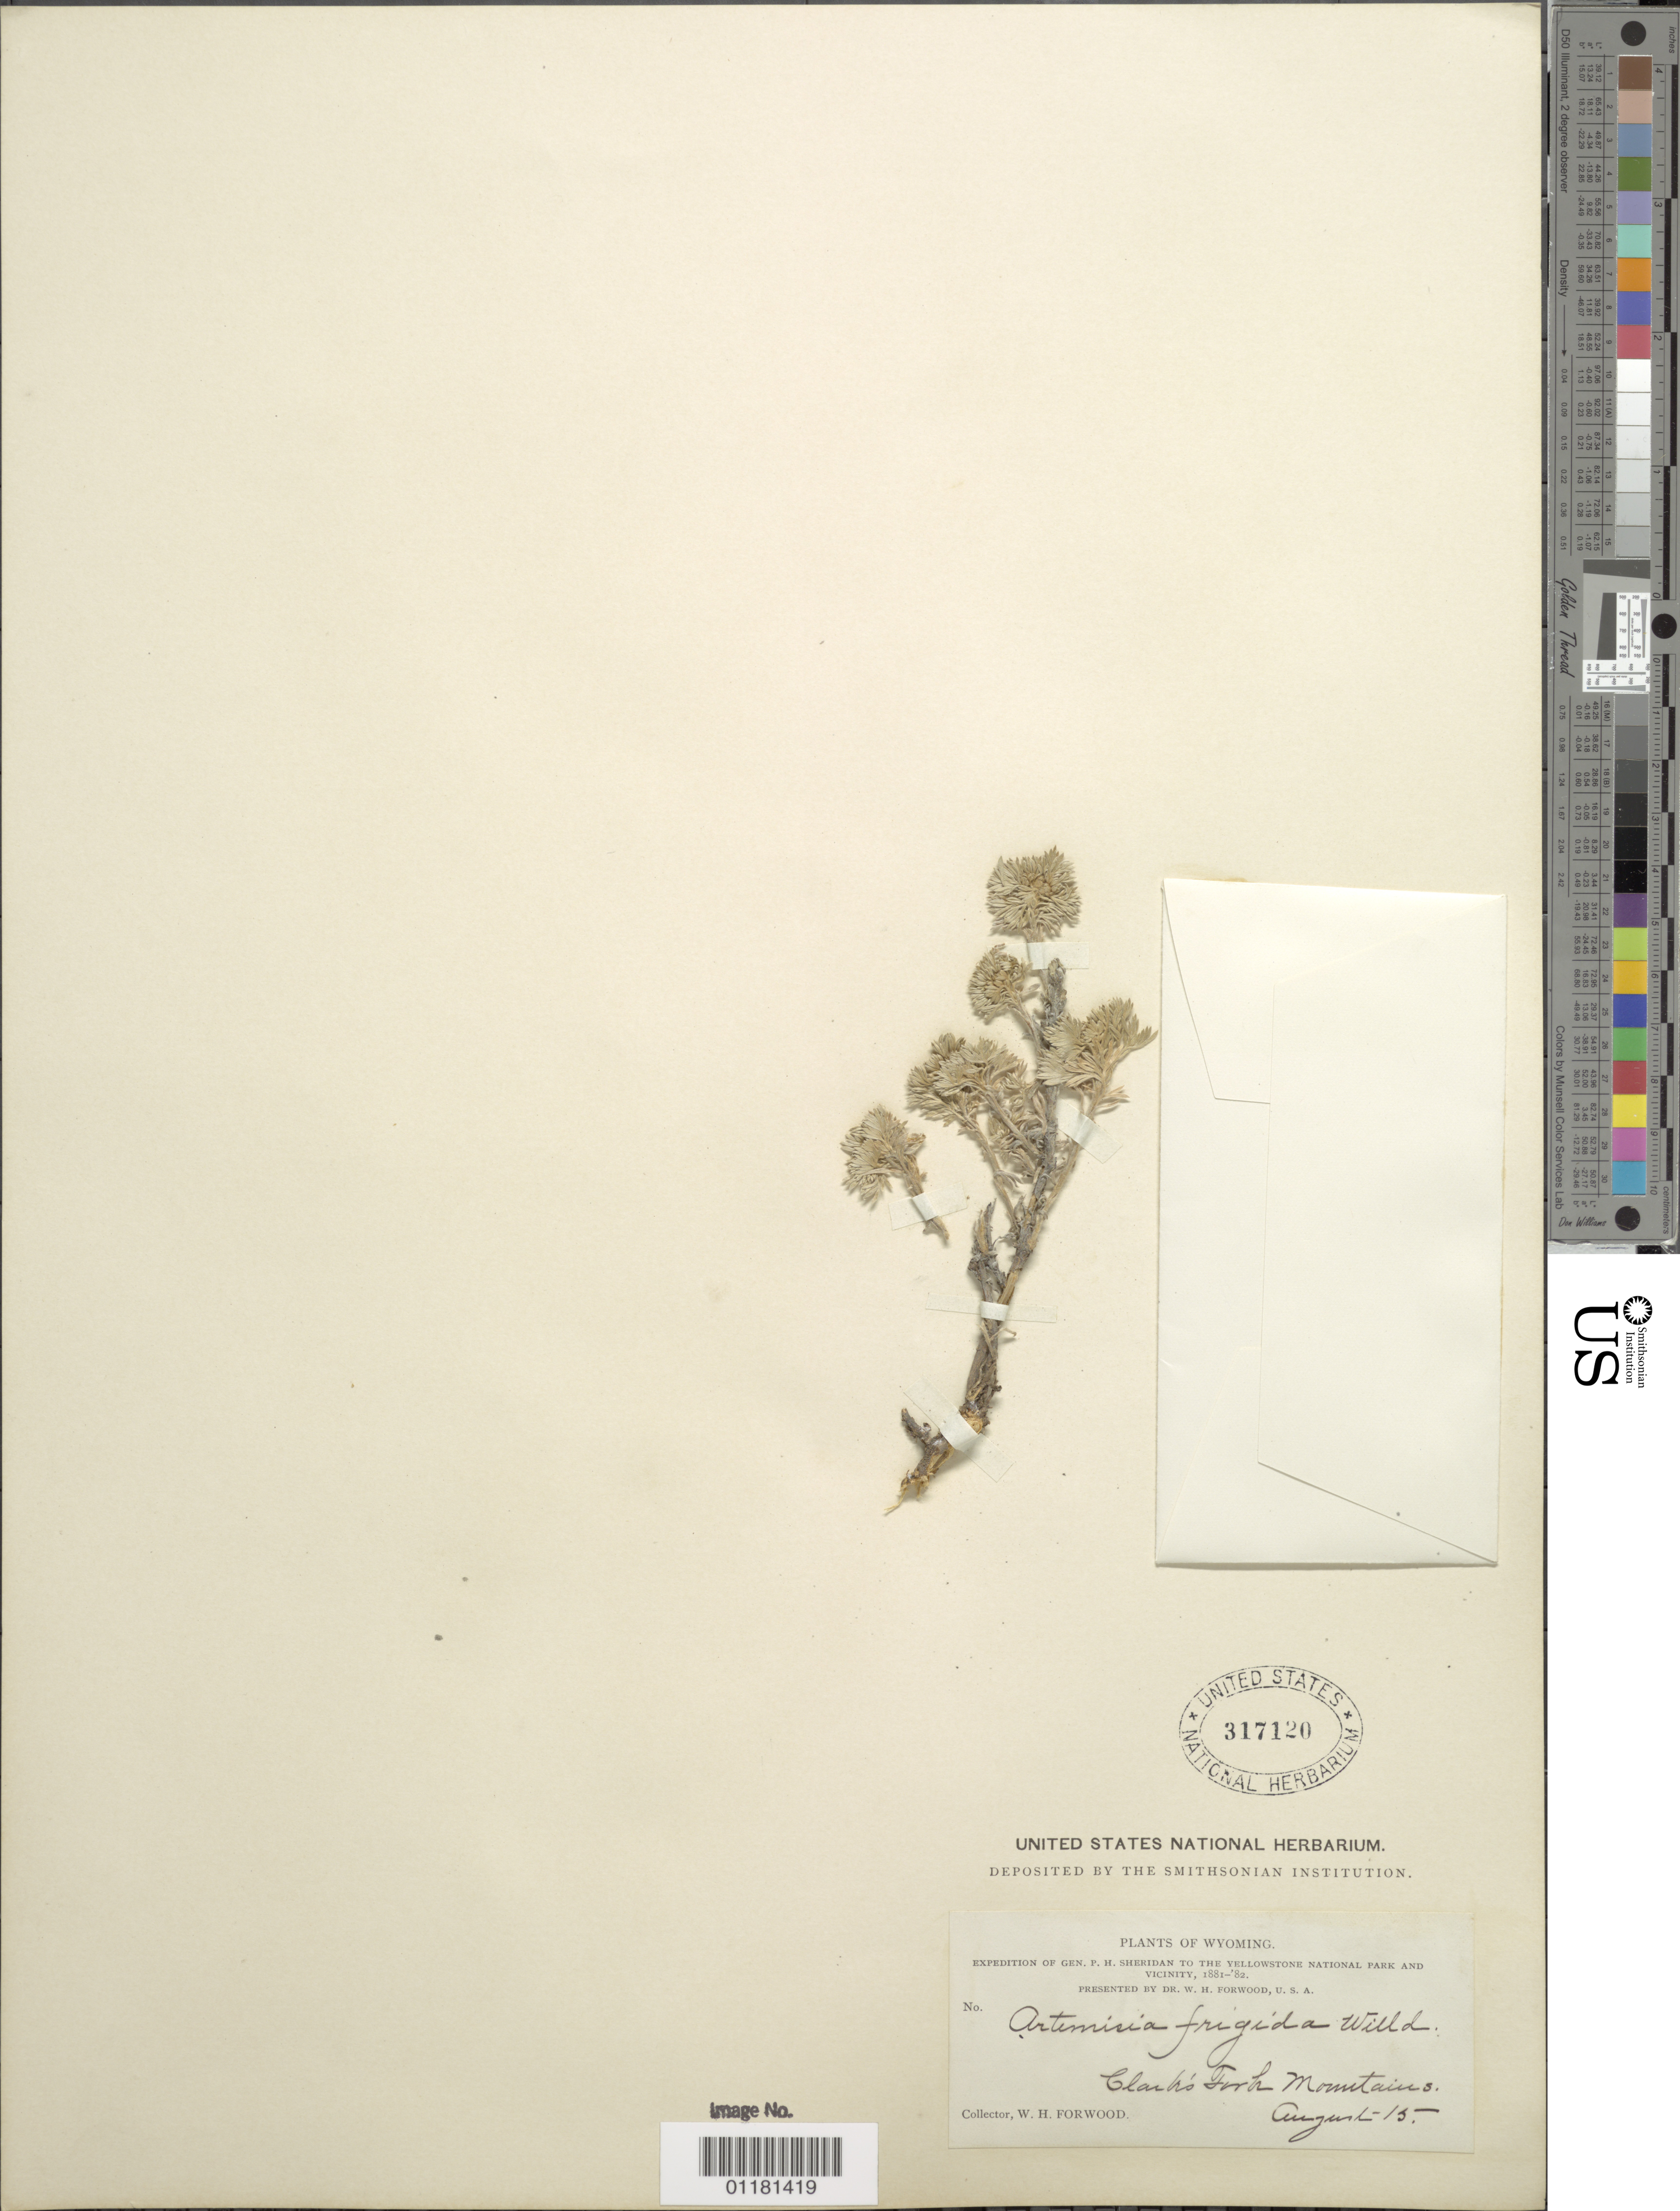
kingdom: Plantae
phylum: Tracheophyta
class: Magnoliopsida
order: Asterales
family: Asteraceae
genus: Artemisia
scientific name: Artemisia frigida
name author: Willd.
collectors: W. Forwood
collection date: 1881-08-15 or 1882-08-15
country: United States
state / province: Wyoming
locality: Clark's Fork Mountains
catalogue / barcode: US 317120